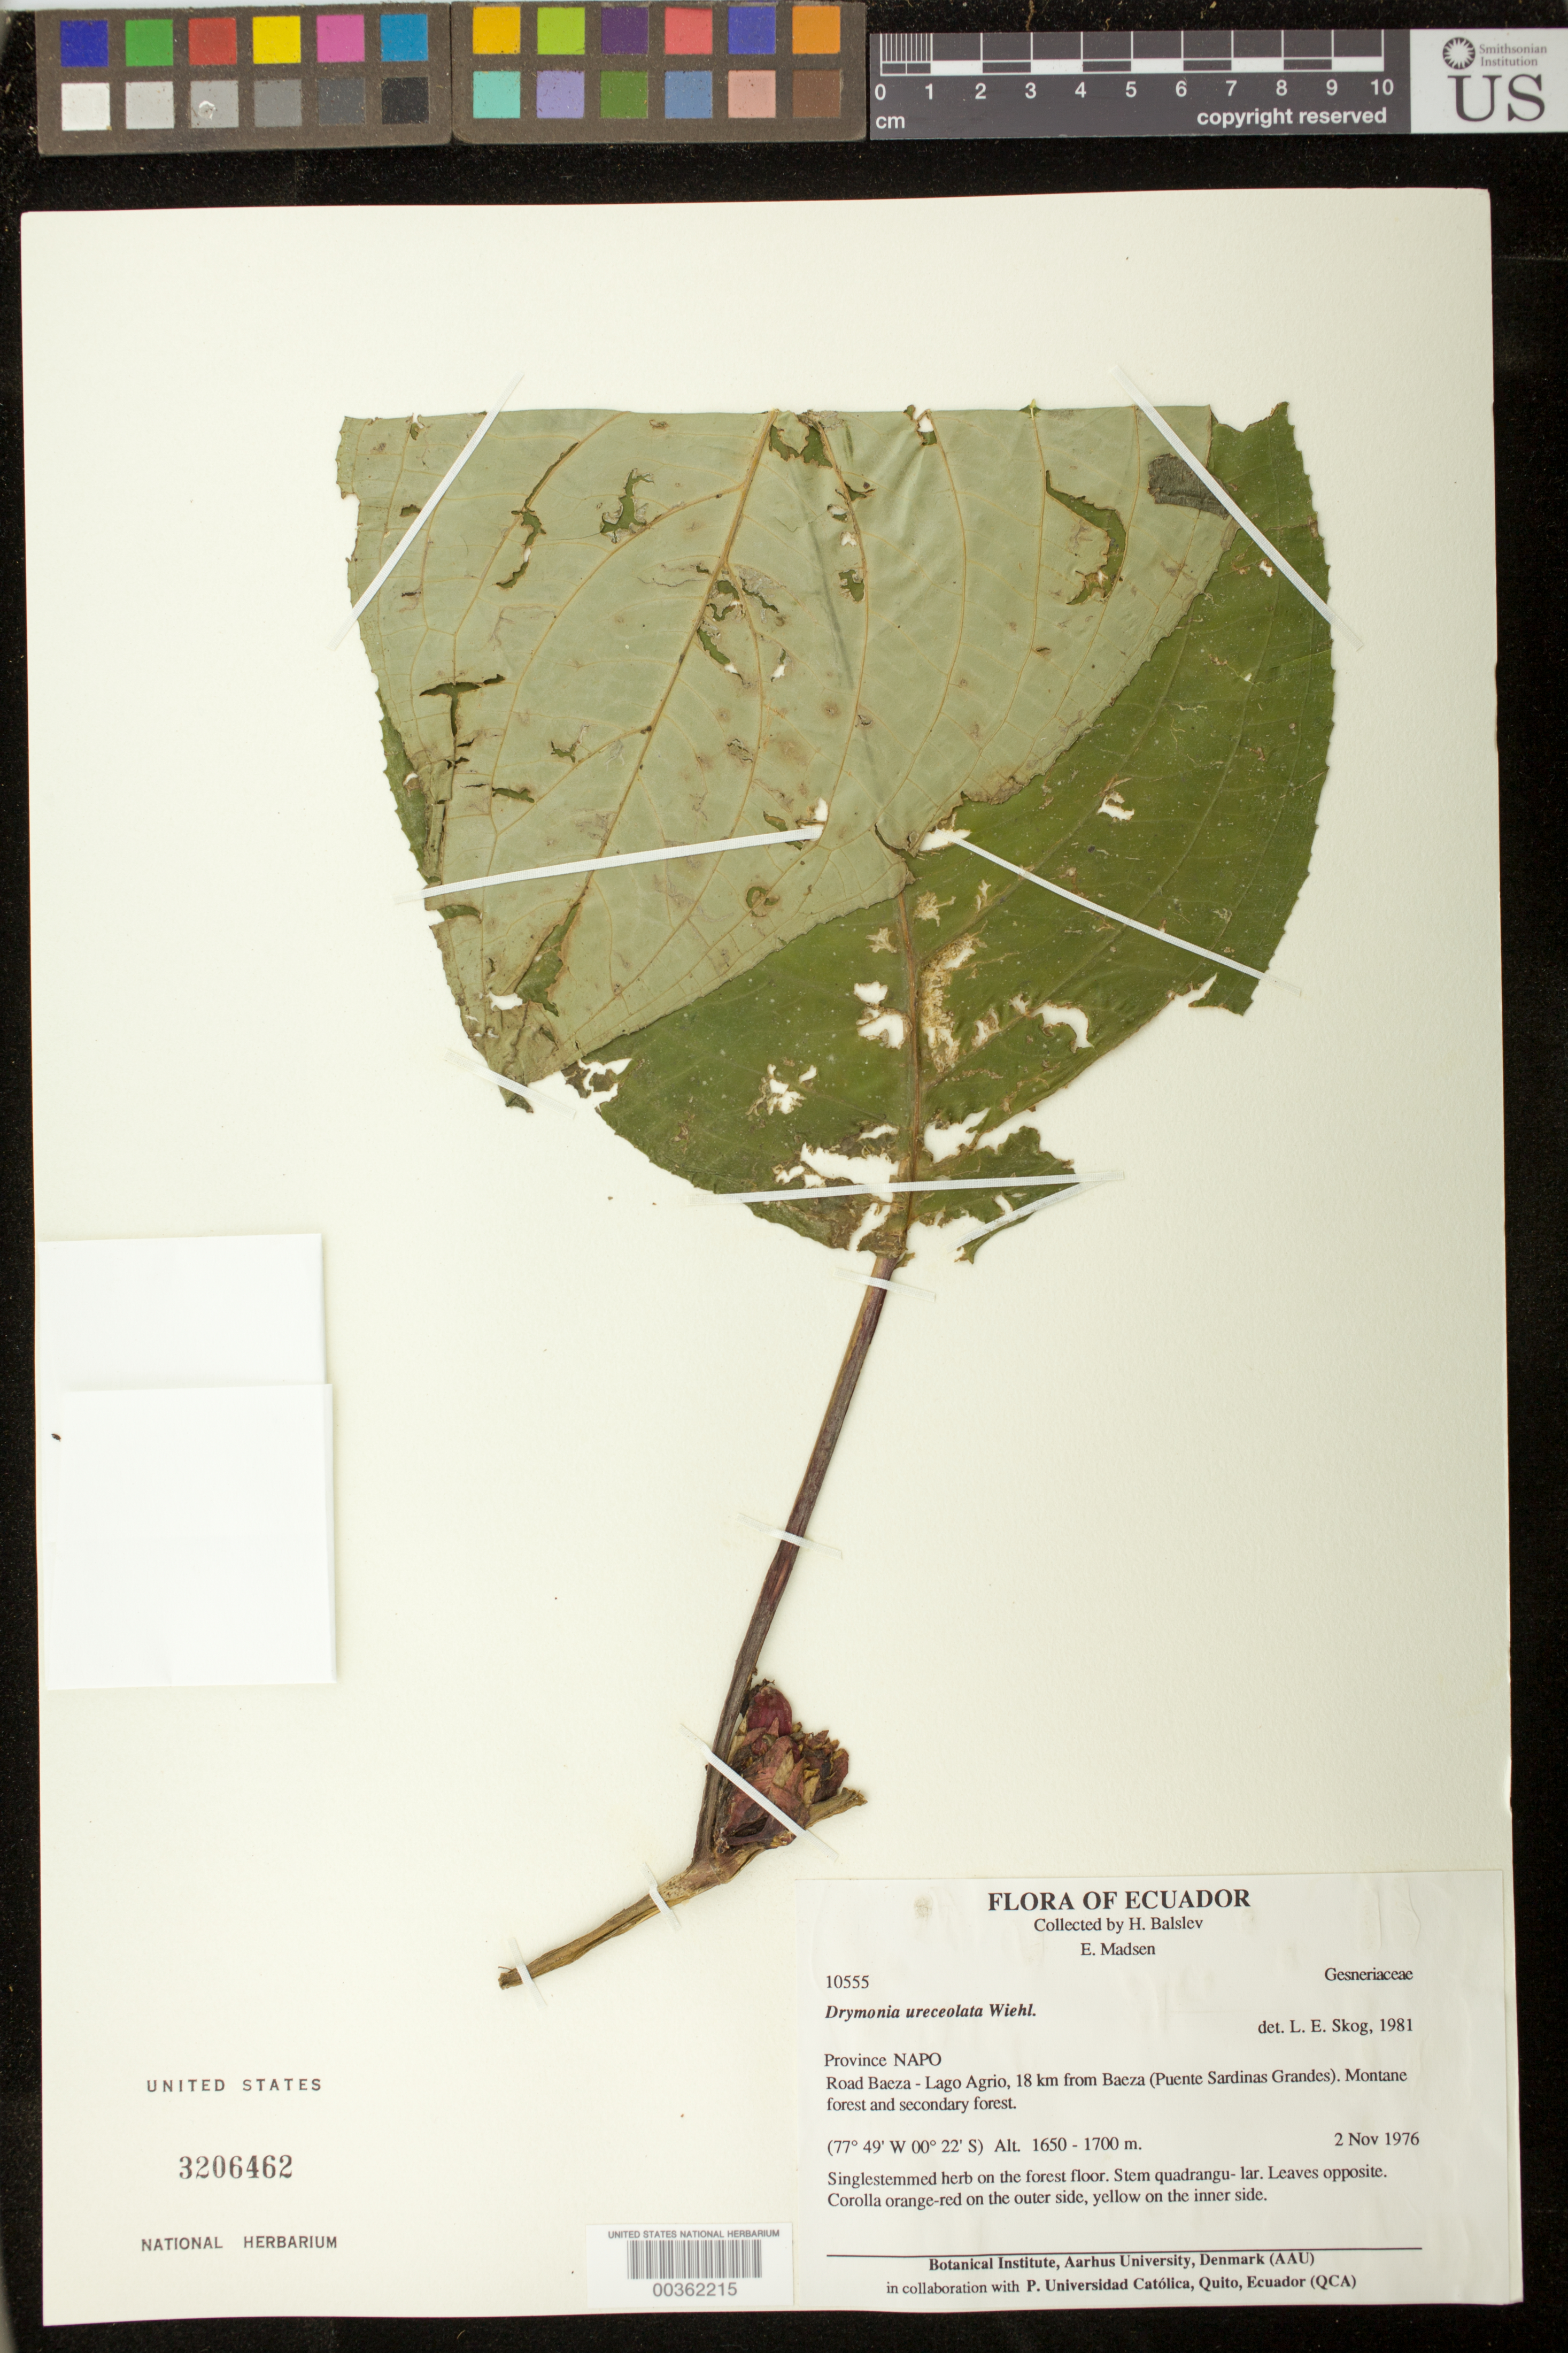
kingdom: Plantae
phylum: Tracheophyta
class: Magnoliopsida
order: Lamiales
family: Gesneriaceae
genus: Drymonia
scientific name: Drymonia urceolata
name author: Wiehler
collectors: H. Balslev & E. Madsen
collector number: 10555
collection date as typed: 02 Nov 1976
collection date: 1976-11-02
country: Ecuador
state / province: Napo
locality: Road Baeza-Lago Agrio, 18 km from Baeza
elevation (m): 1650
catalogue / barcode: US 3206462